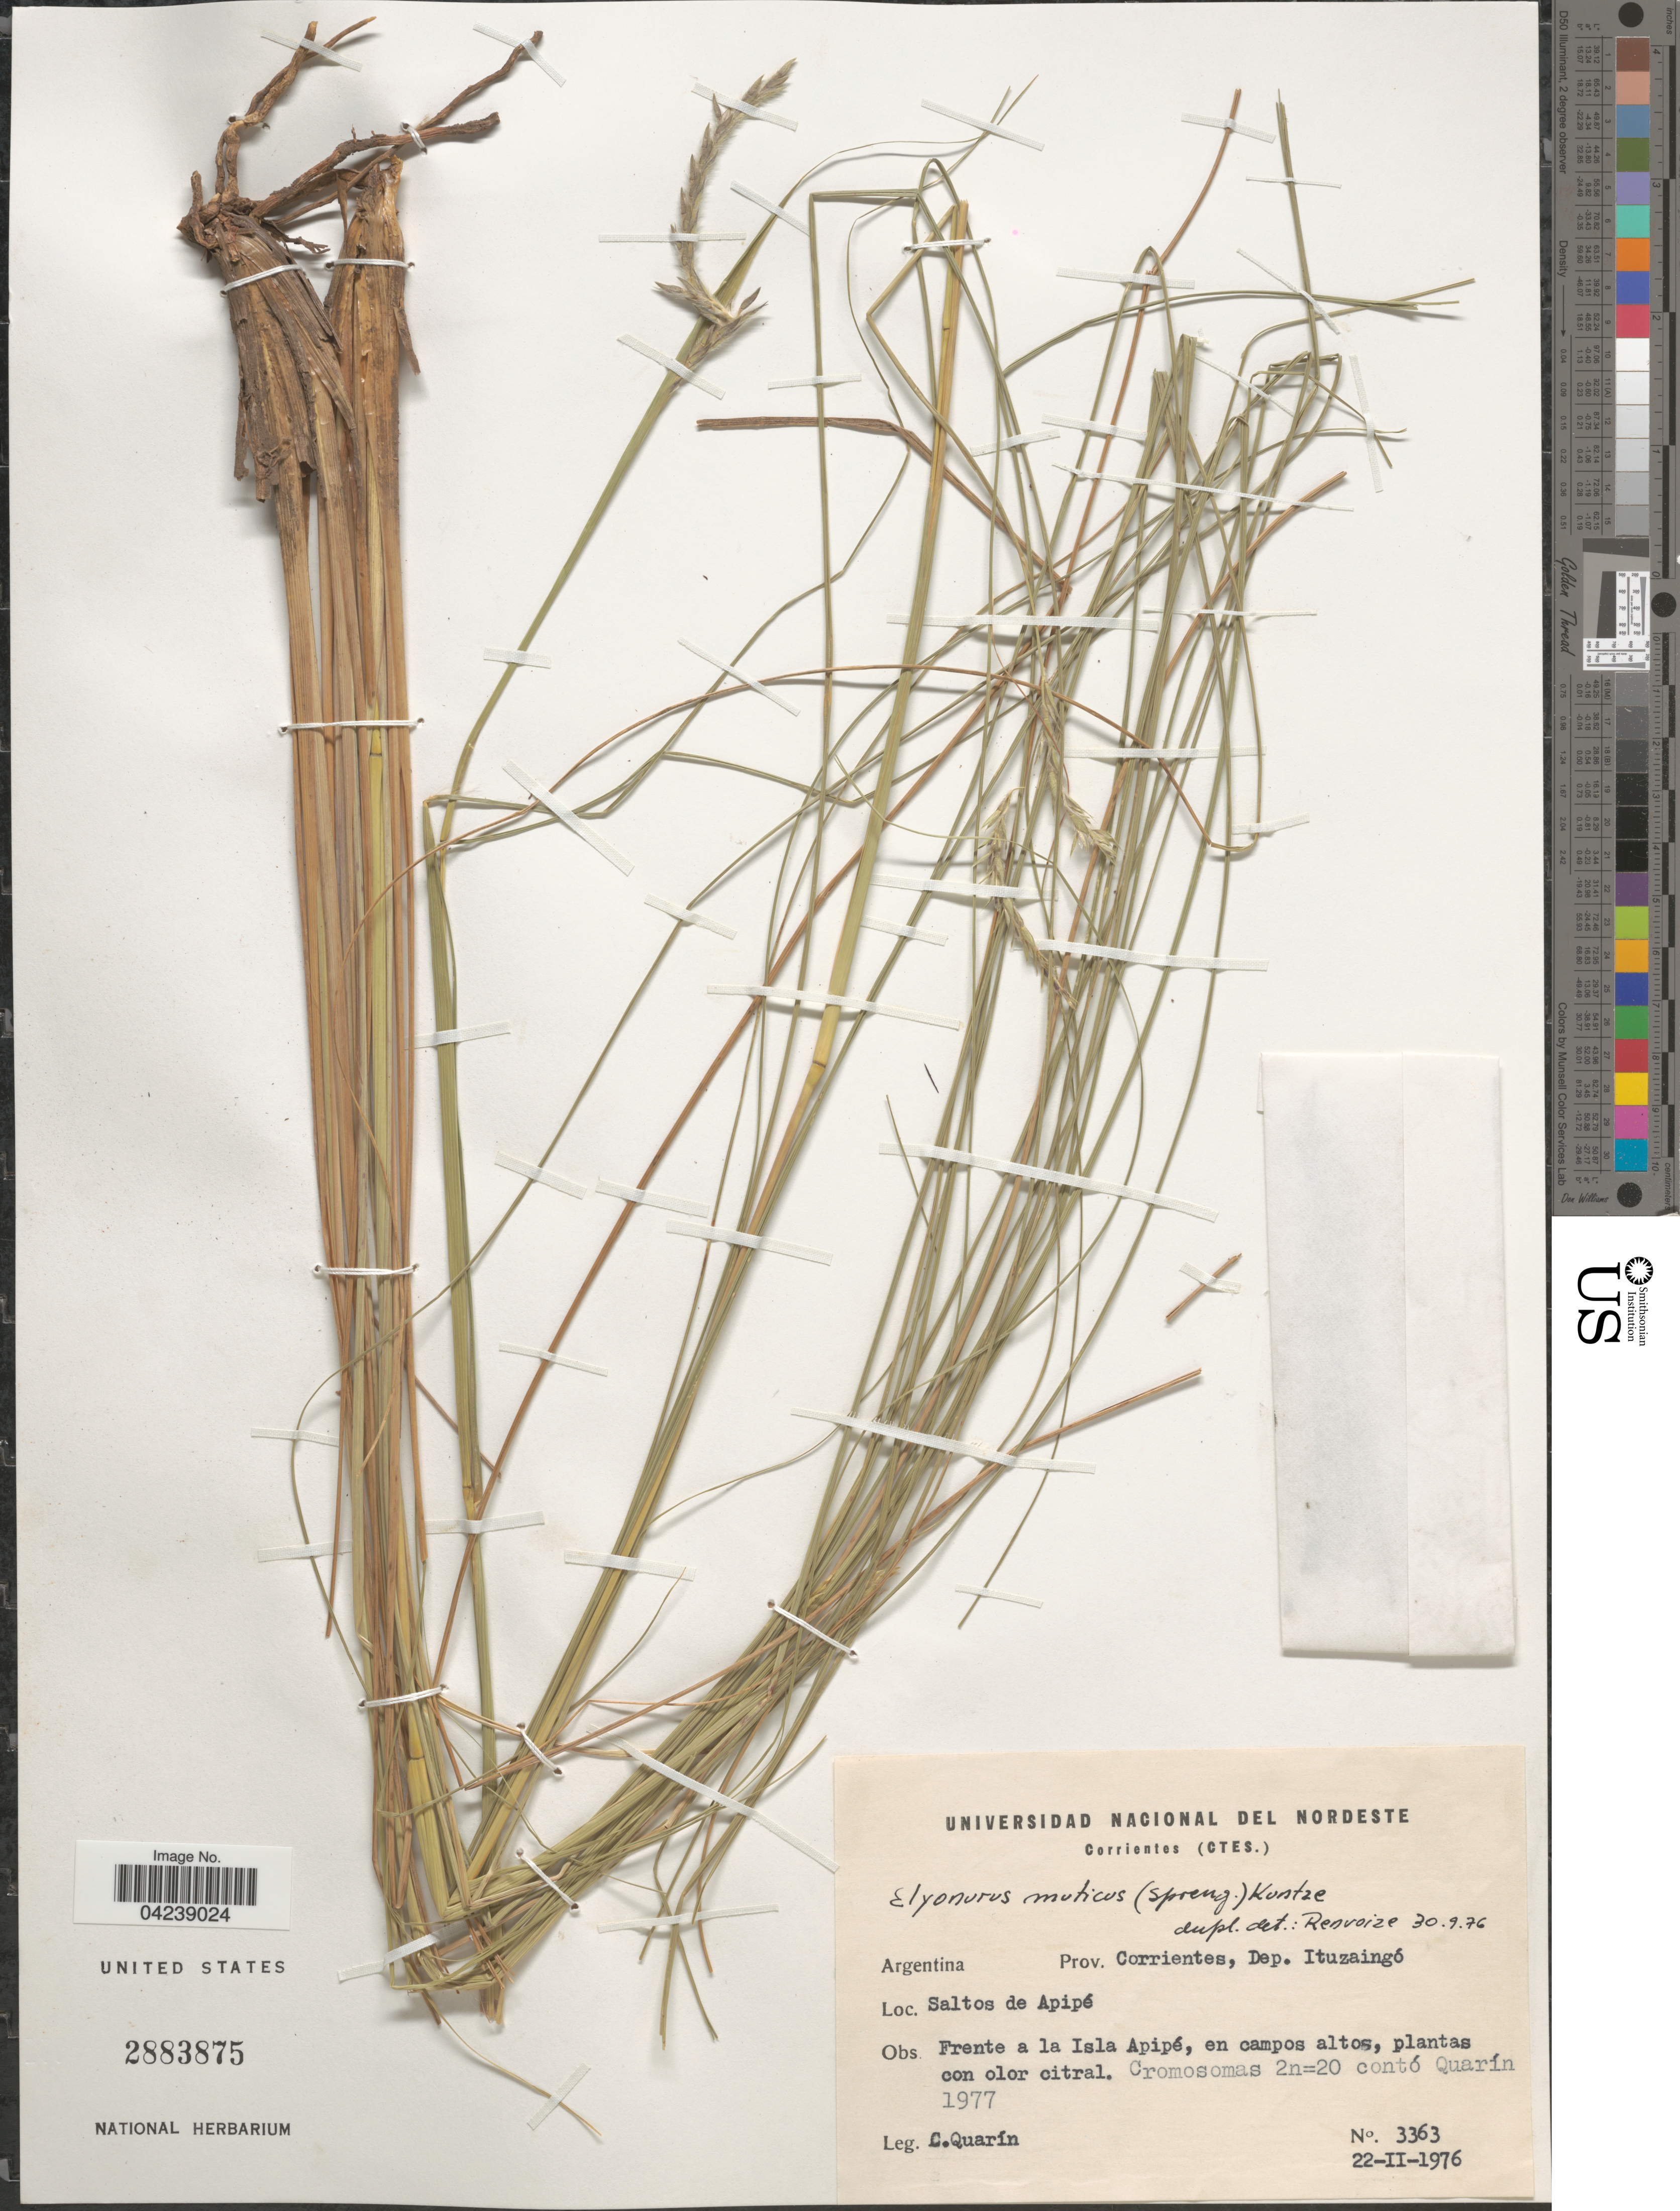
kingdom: Plantae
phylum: Tracheophyta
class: Liliopsida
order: Poales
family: Poaceae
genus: Elionurus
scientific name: Elionurus muticus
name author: (Spreng.) Kuntze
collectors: C. Quarín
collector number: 3363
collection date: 1976-02-22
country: Argentina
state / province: Corrientes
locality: Dep. Ituzaingó. Saltos de Apipé. Frente a la Isla Apipé.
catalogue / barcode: US 2883875